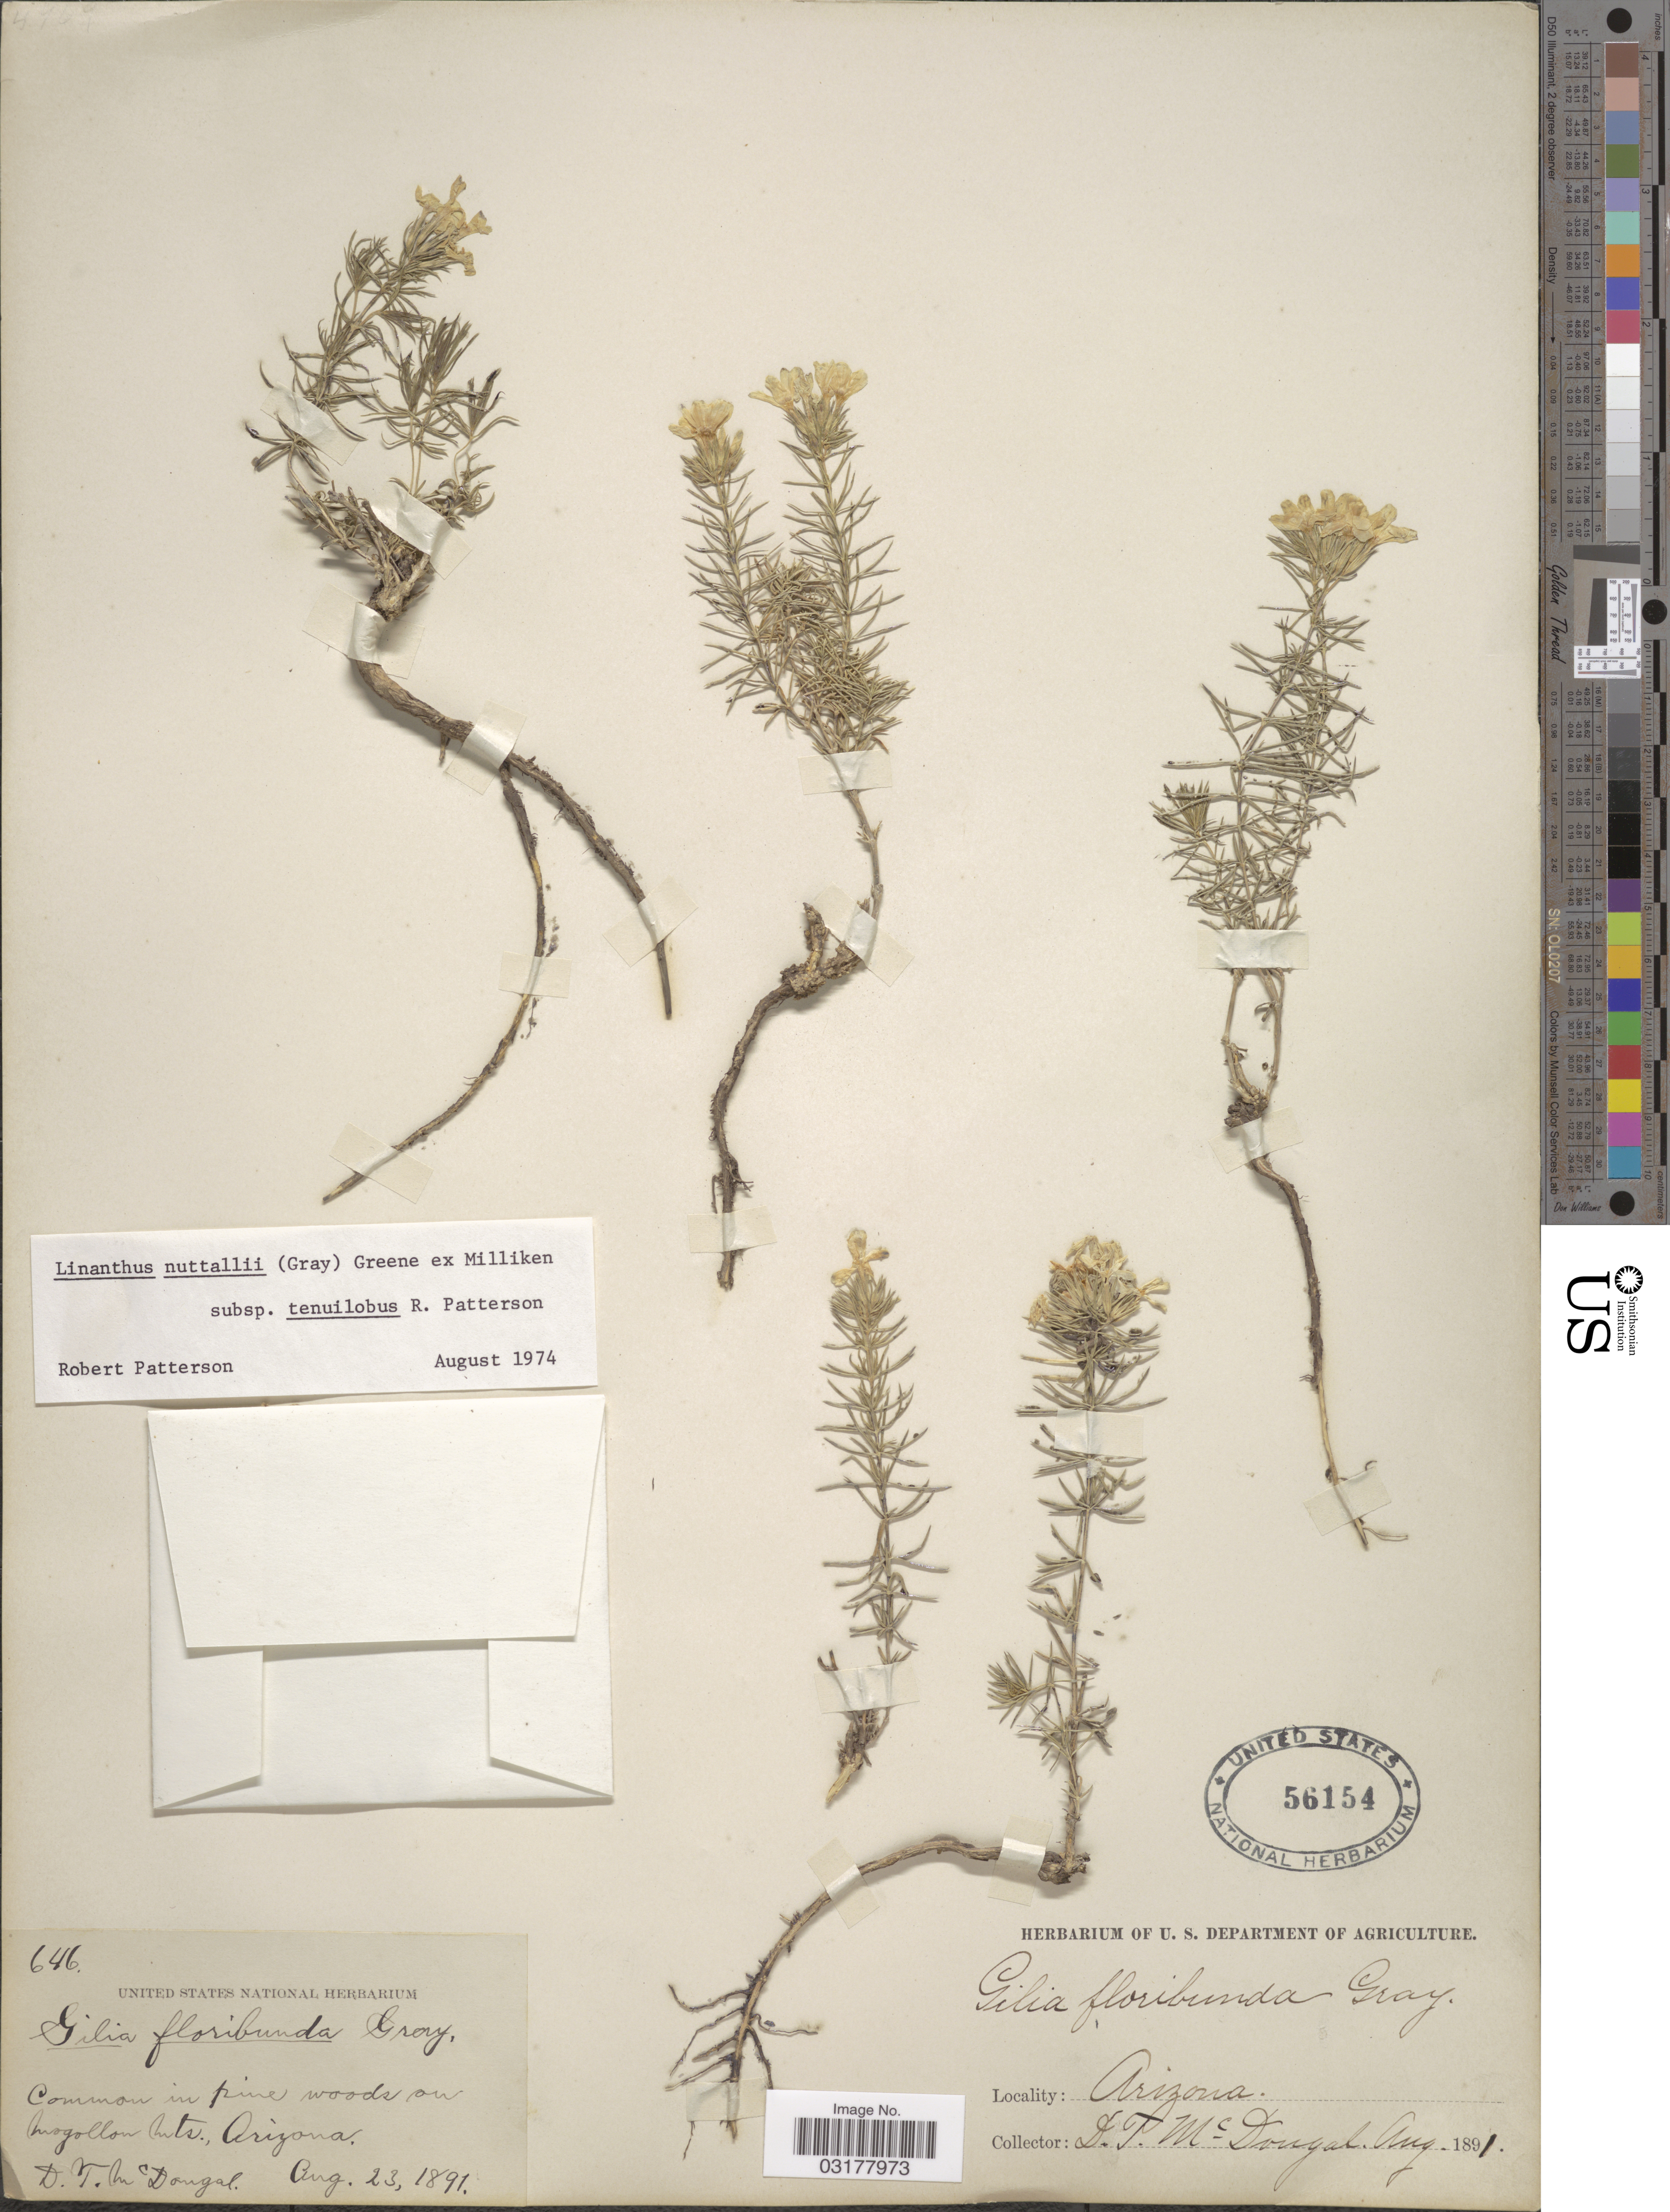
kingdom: Plantae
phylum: Tracheophyta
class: Magnoliopsida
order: Ericales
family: Polemoniaceae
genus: Leptosiphon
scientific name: Leptosiphon nuttallii subsp. nuttallii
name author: (A. Gray) J.M. Porter & L.A. Johnson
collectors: D. McDougal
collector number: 646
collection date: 1891-08-23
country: United States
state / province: Arizona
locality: Mogollon Mts.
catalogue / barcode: US 56154